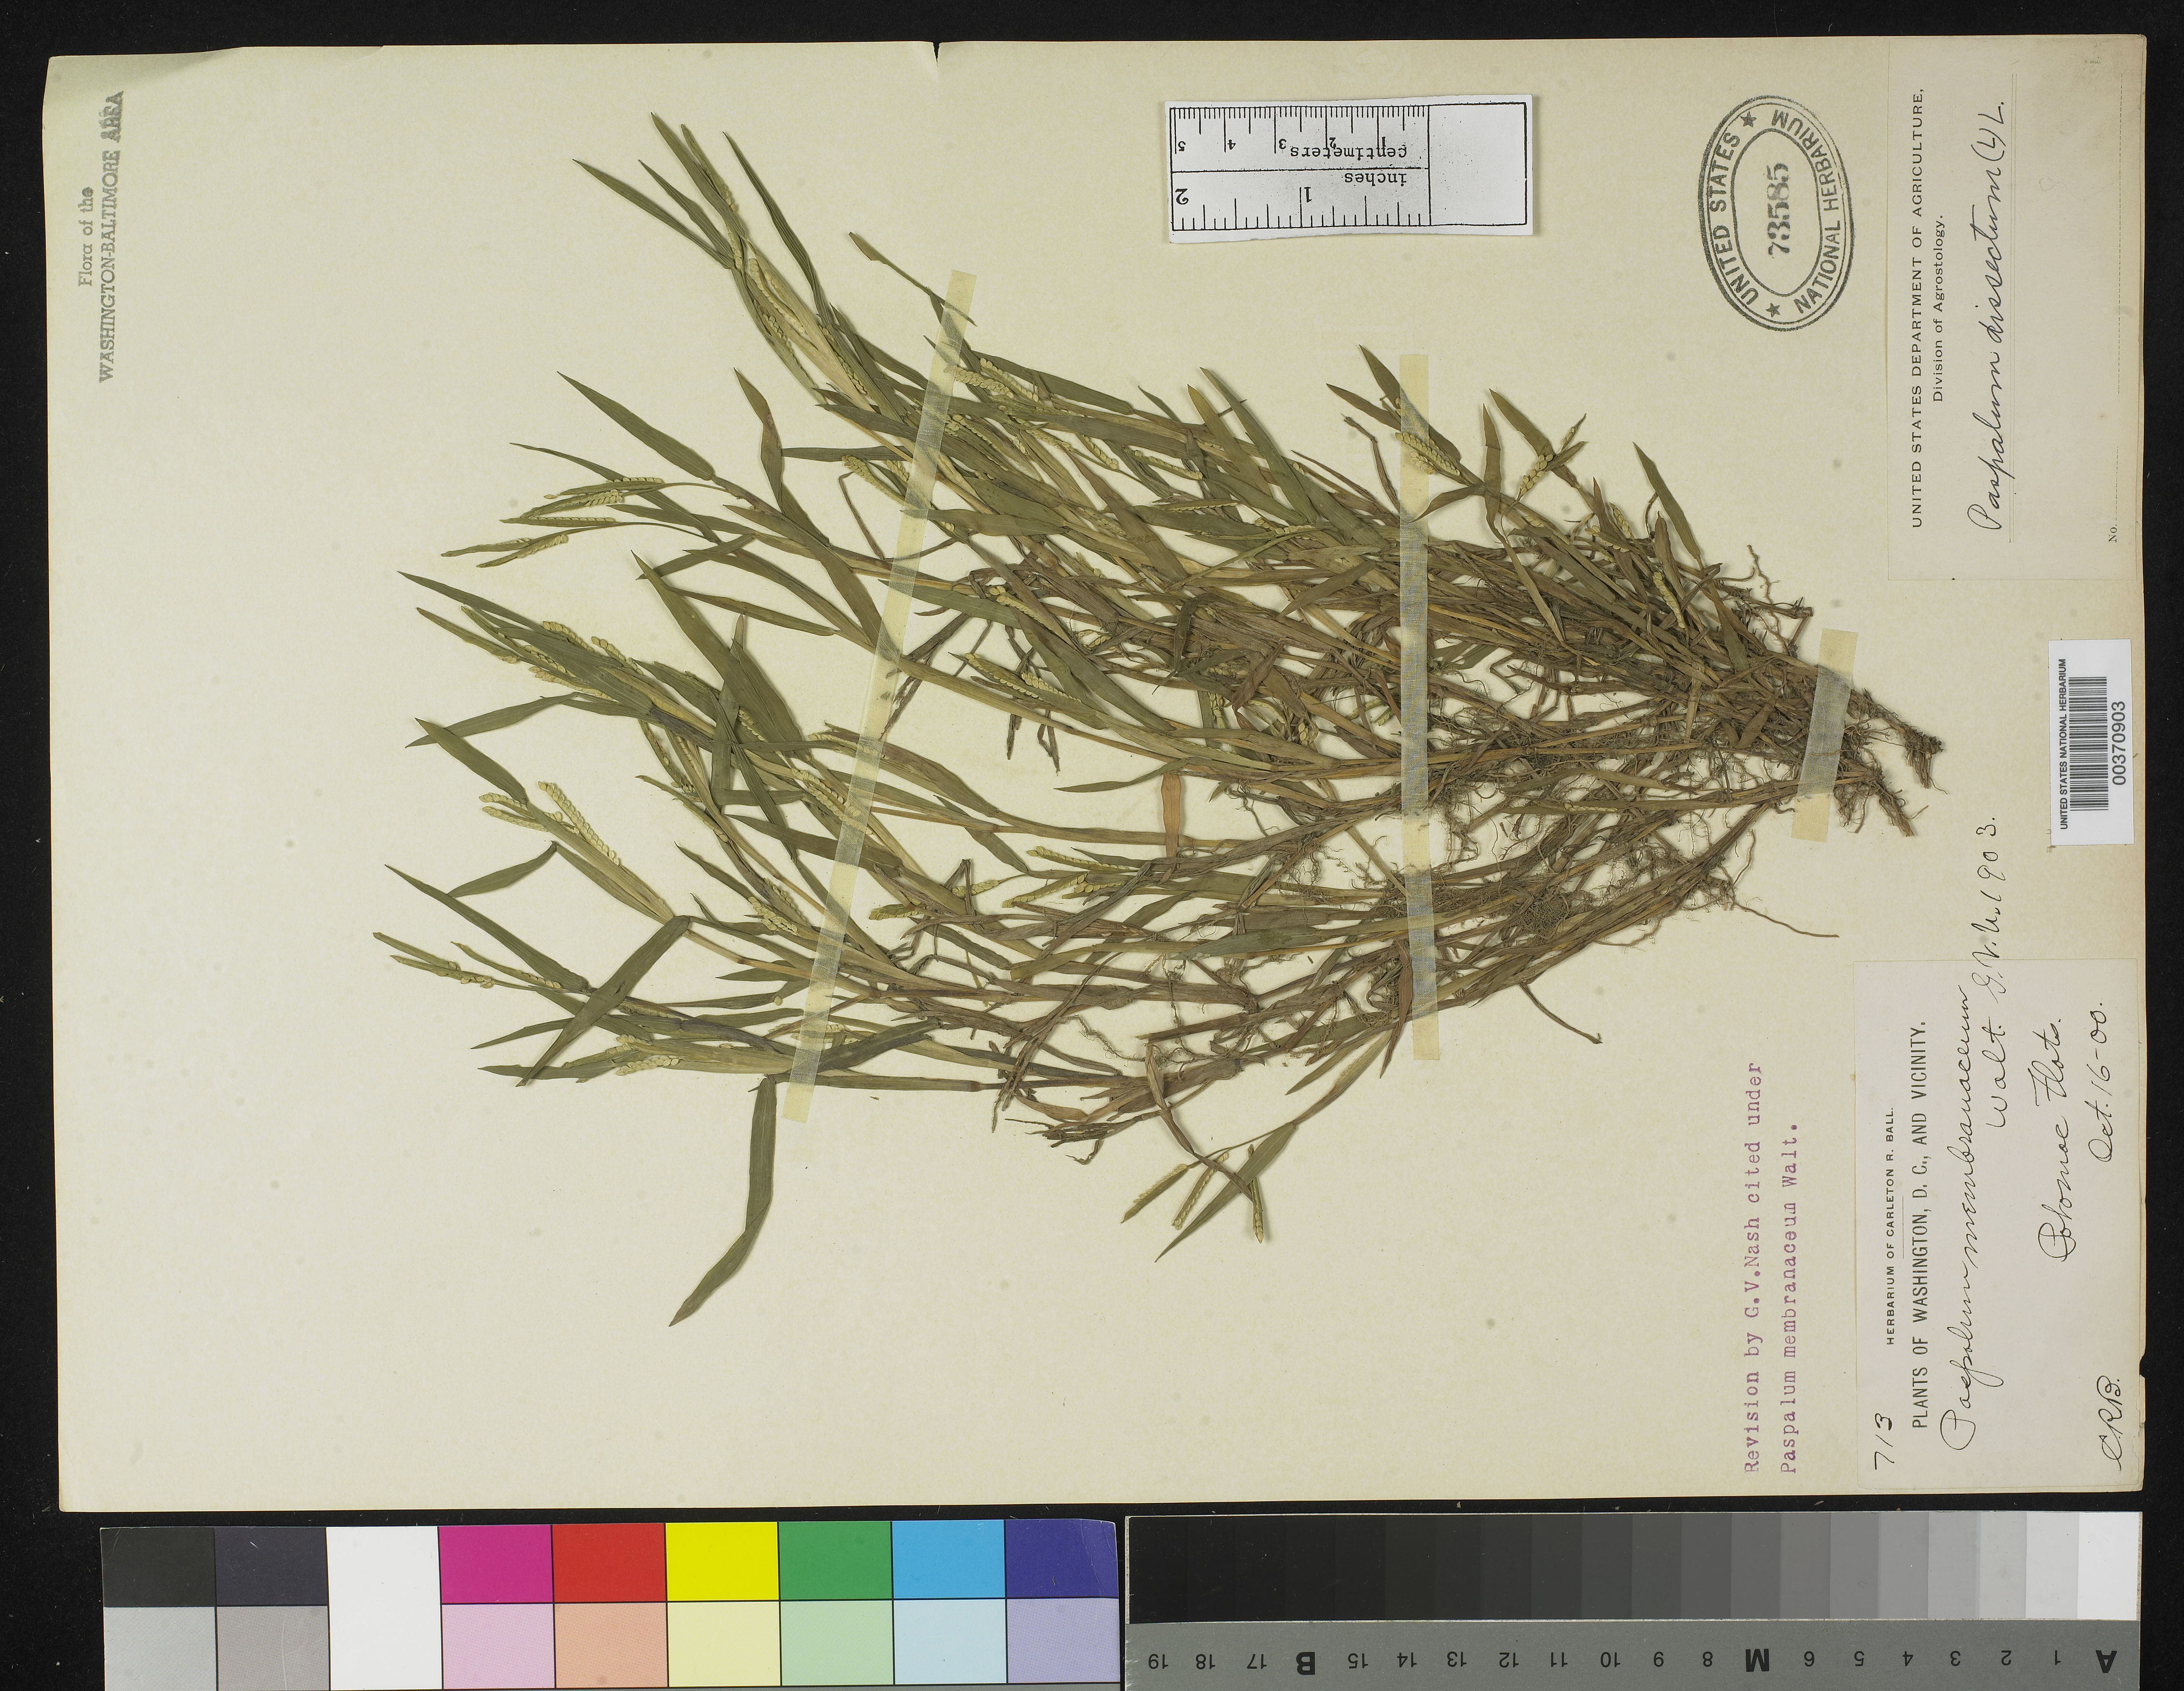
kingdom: Plantae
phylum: Tracheophyta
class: Liliopsida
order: Poales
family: Poaceae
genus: Paspalum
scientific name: Paspalum dissectum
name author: (L.) L.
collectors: C. R. Ball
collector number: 713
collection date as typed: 16 Oct 1900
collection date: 1900-10-16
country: United States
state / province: District of Columbia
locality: Potomac Flats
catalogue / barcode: US 73585